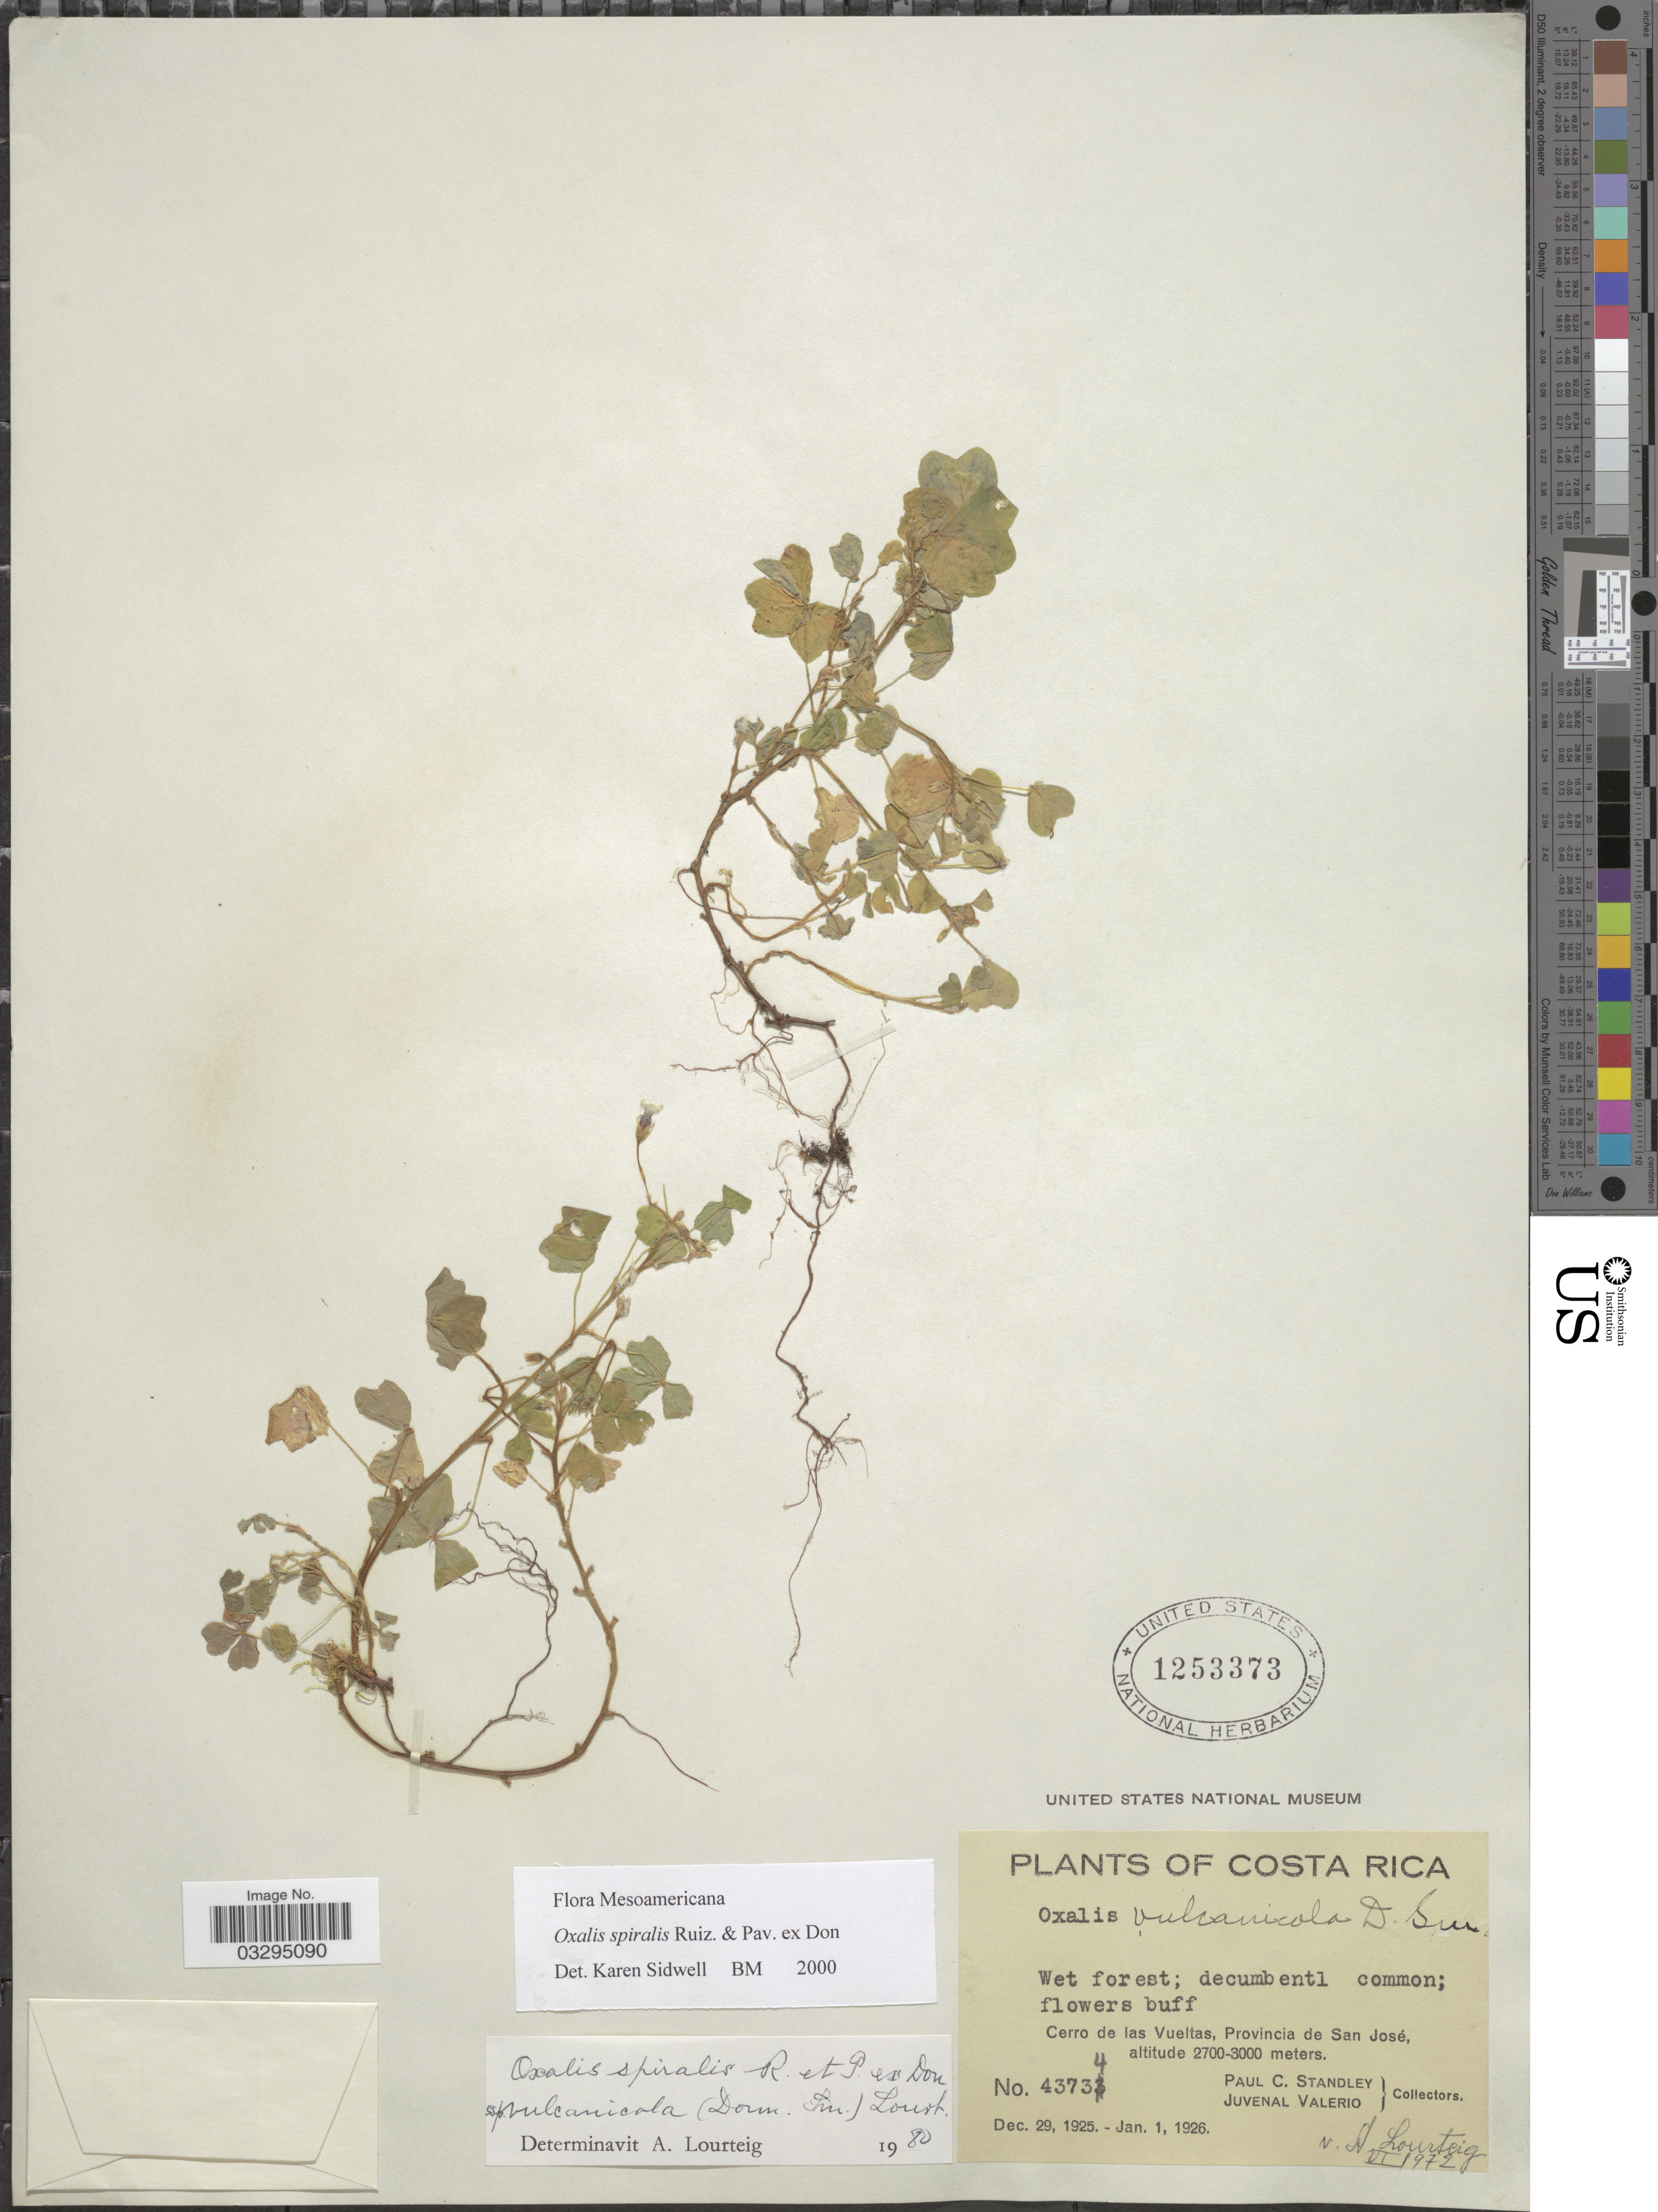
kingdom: Plantae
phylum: Tracheophyta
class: Magnoliopsida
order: Oxalidales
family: Oxalidaceae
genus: Oxalis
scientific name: Oxalis spiralis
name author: Ruiz & Pav. ex G. Don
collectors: P. C. Standley & J. Valerio R.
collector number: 43734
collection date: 1925-12-29/1926-01-01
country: Costa Rica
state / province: San José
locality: Cerro de las Vueltas, Provincia de San José.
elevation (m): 2700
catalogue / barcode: US 1253373